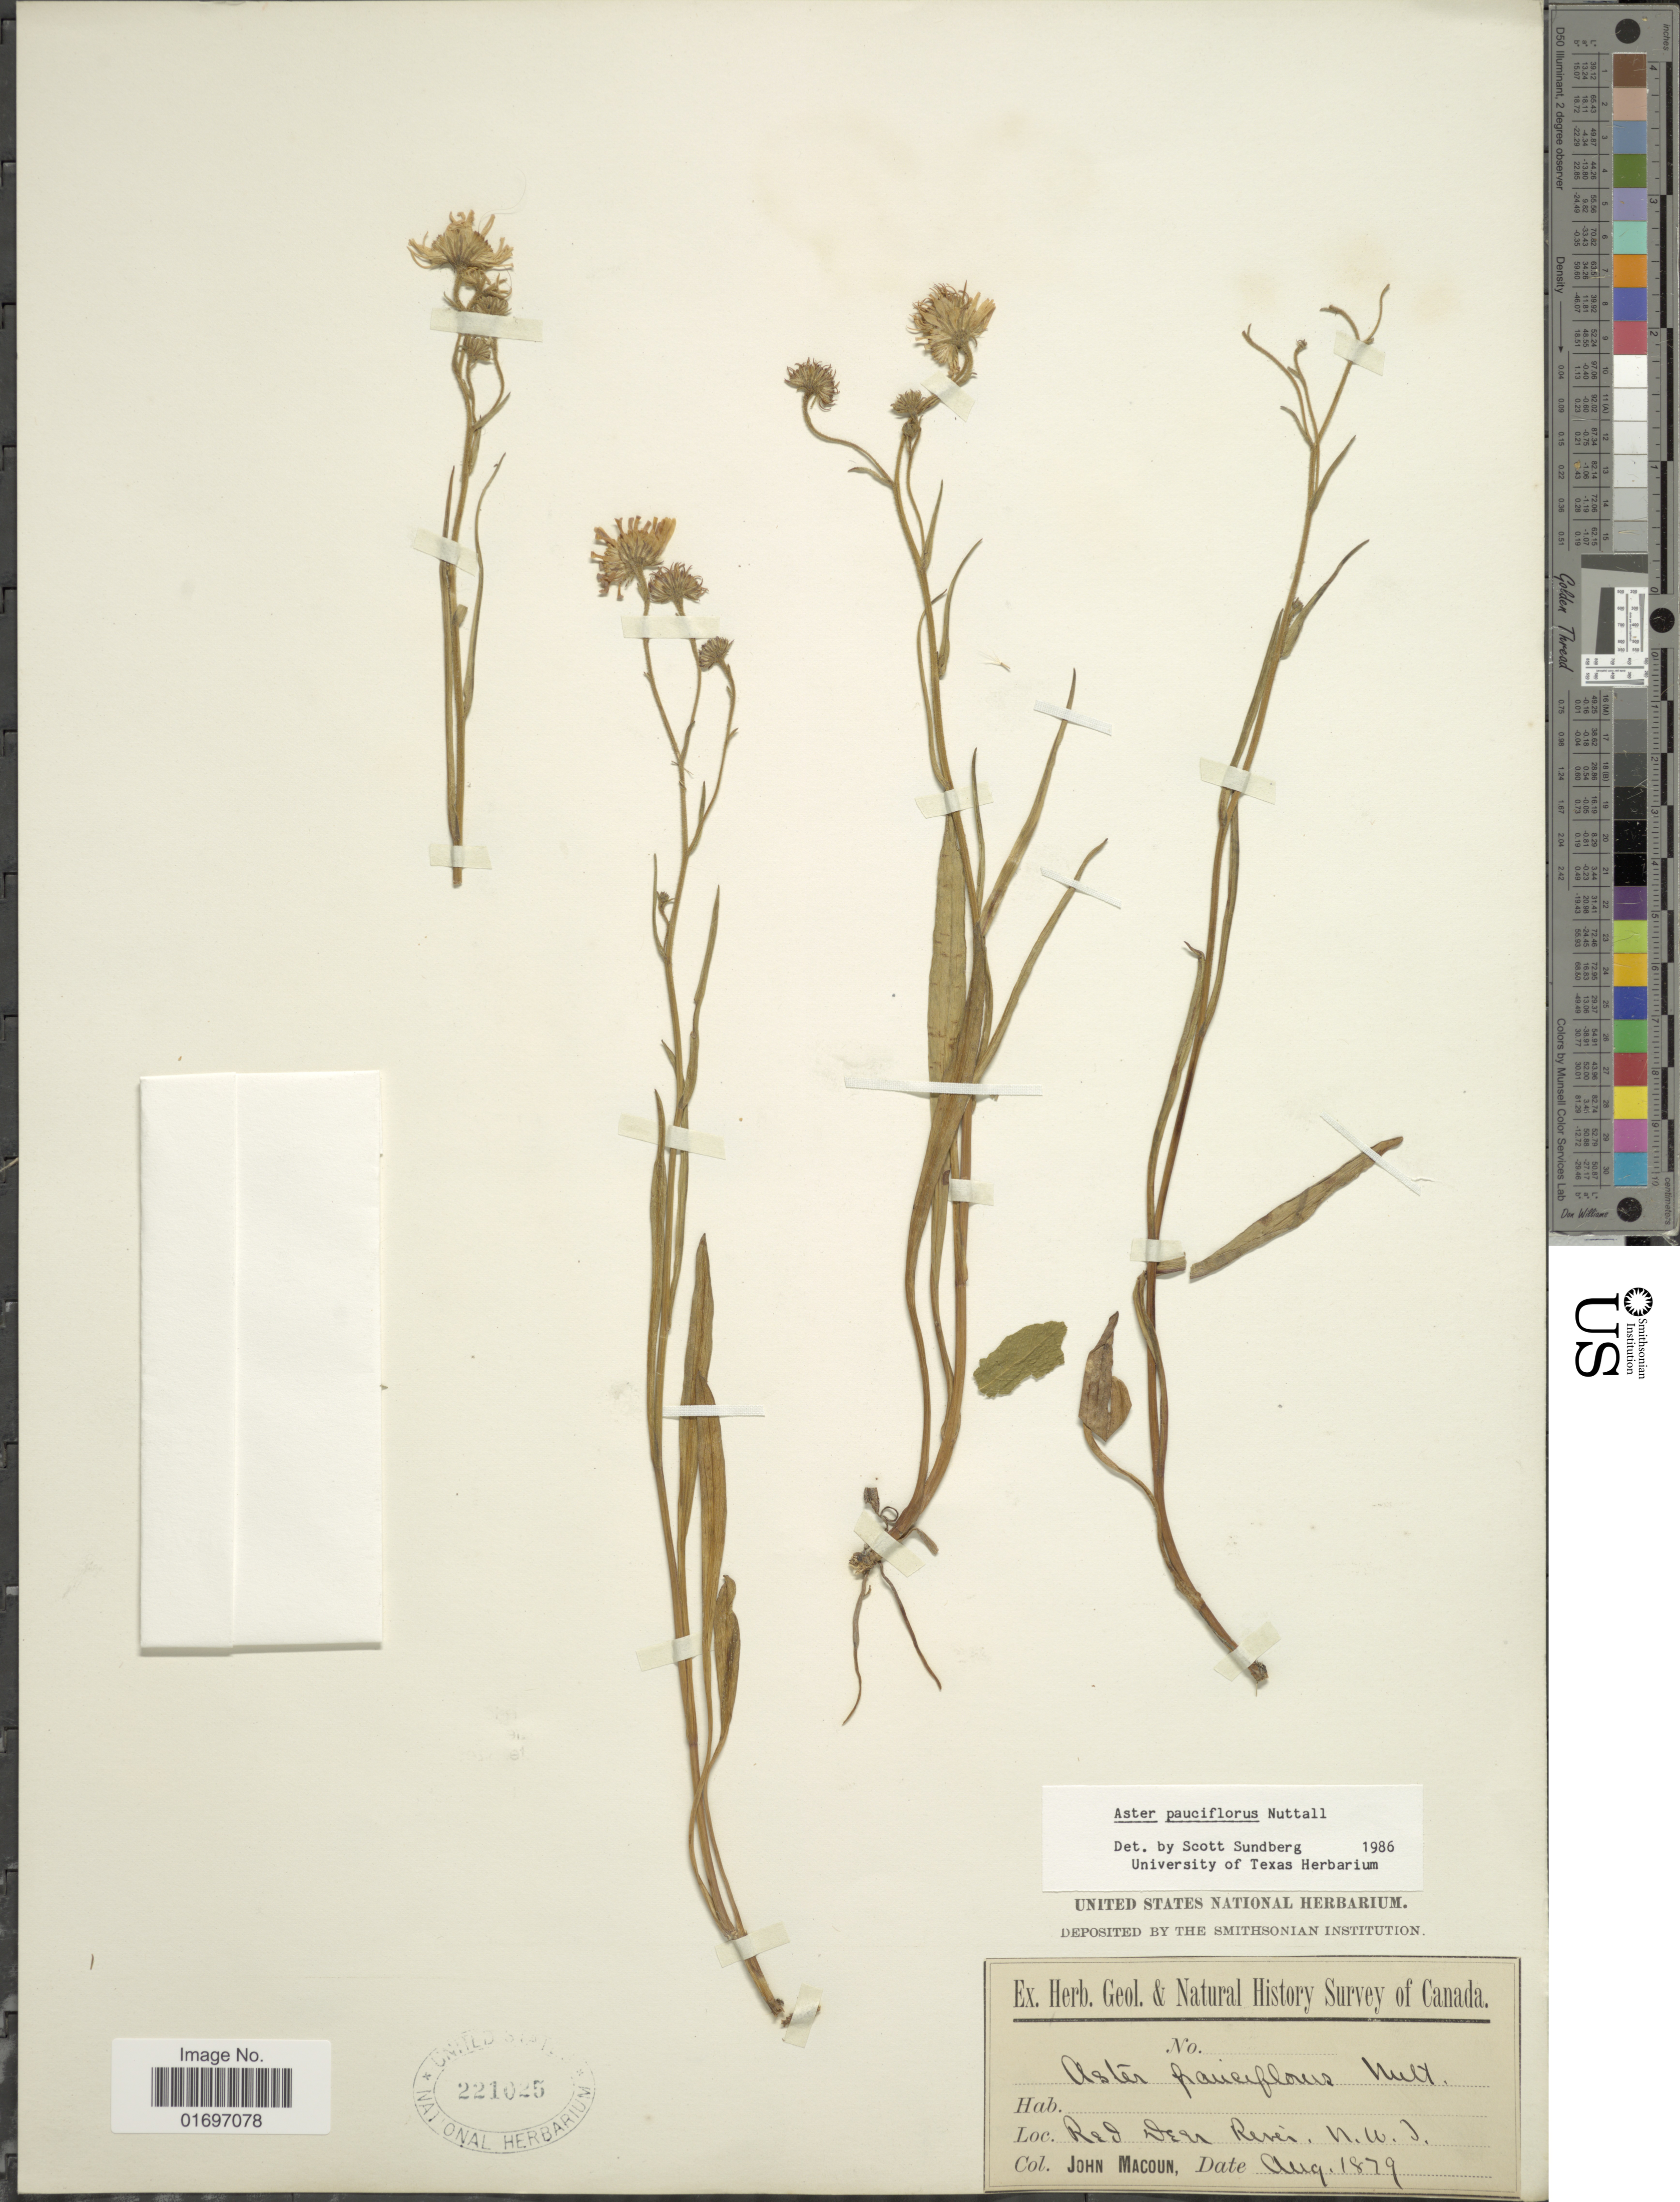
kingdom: Plantae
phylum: Tracheophyta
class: Magnoliopsida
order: Asterales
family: Asteraceae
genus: Almutaster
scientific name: Almutaster pauciflorus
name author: (Nutt.) Á. Löve & D. Löve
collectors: J. Macoun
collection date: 1879-08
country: Canada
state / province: Northwest Territories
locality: Red Deer River, N.W.T.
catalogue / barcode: US 221025